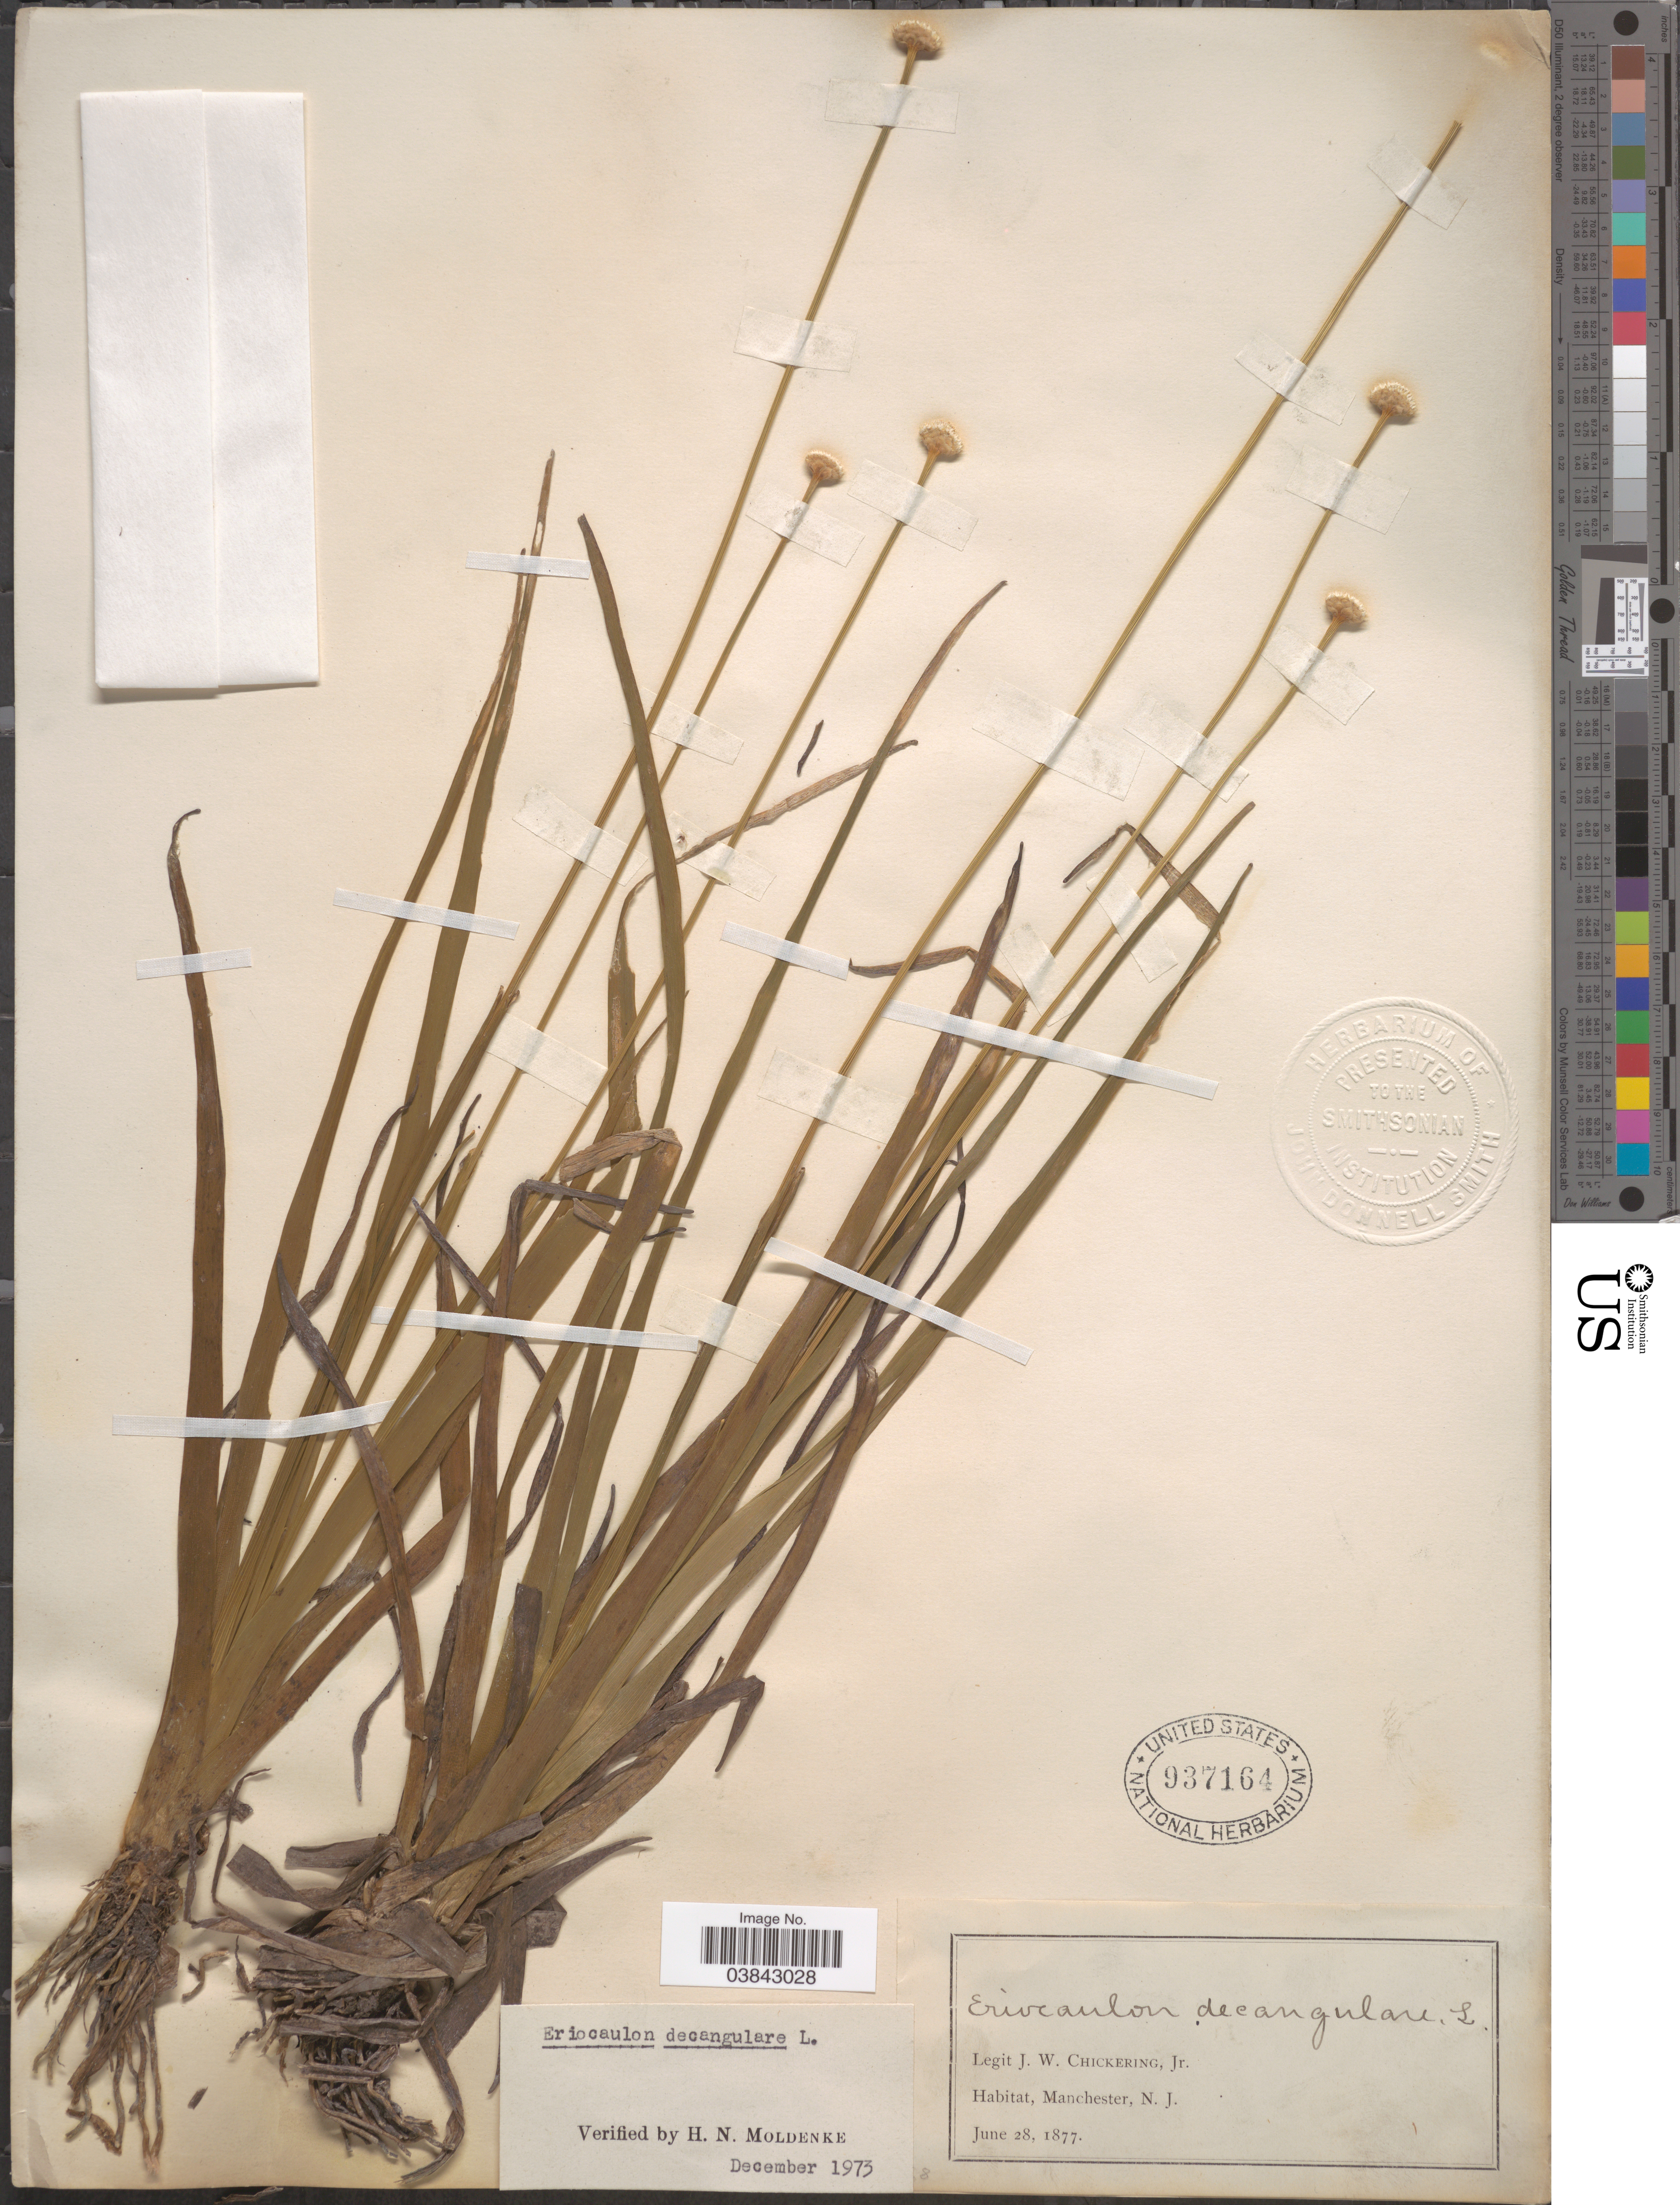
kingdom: Plantae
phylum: Tracheophyta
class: Liliopsida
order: Poales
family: Eriocaulaceae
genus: Eriocaulon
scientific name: Eriocaulon decangulare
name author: L.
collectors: J. W. Chickering Jr.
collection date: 1877-06-28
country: United States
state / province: New Jersey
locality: Manchester.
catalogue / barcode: US 937164